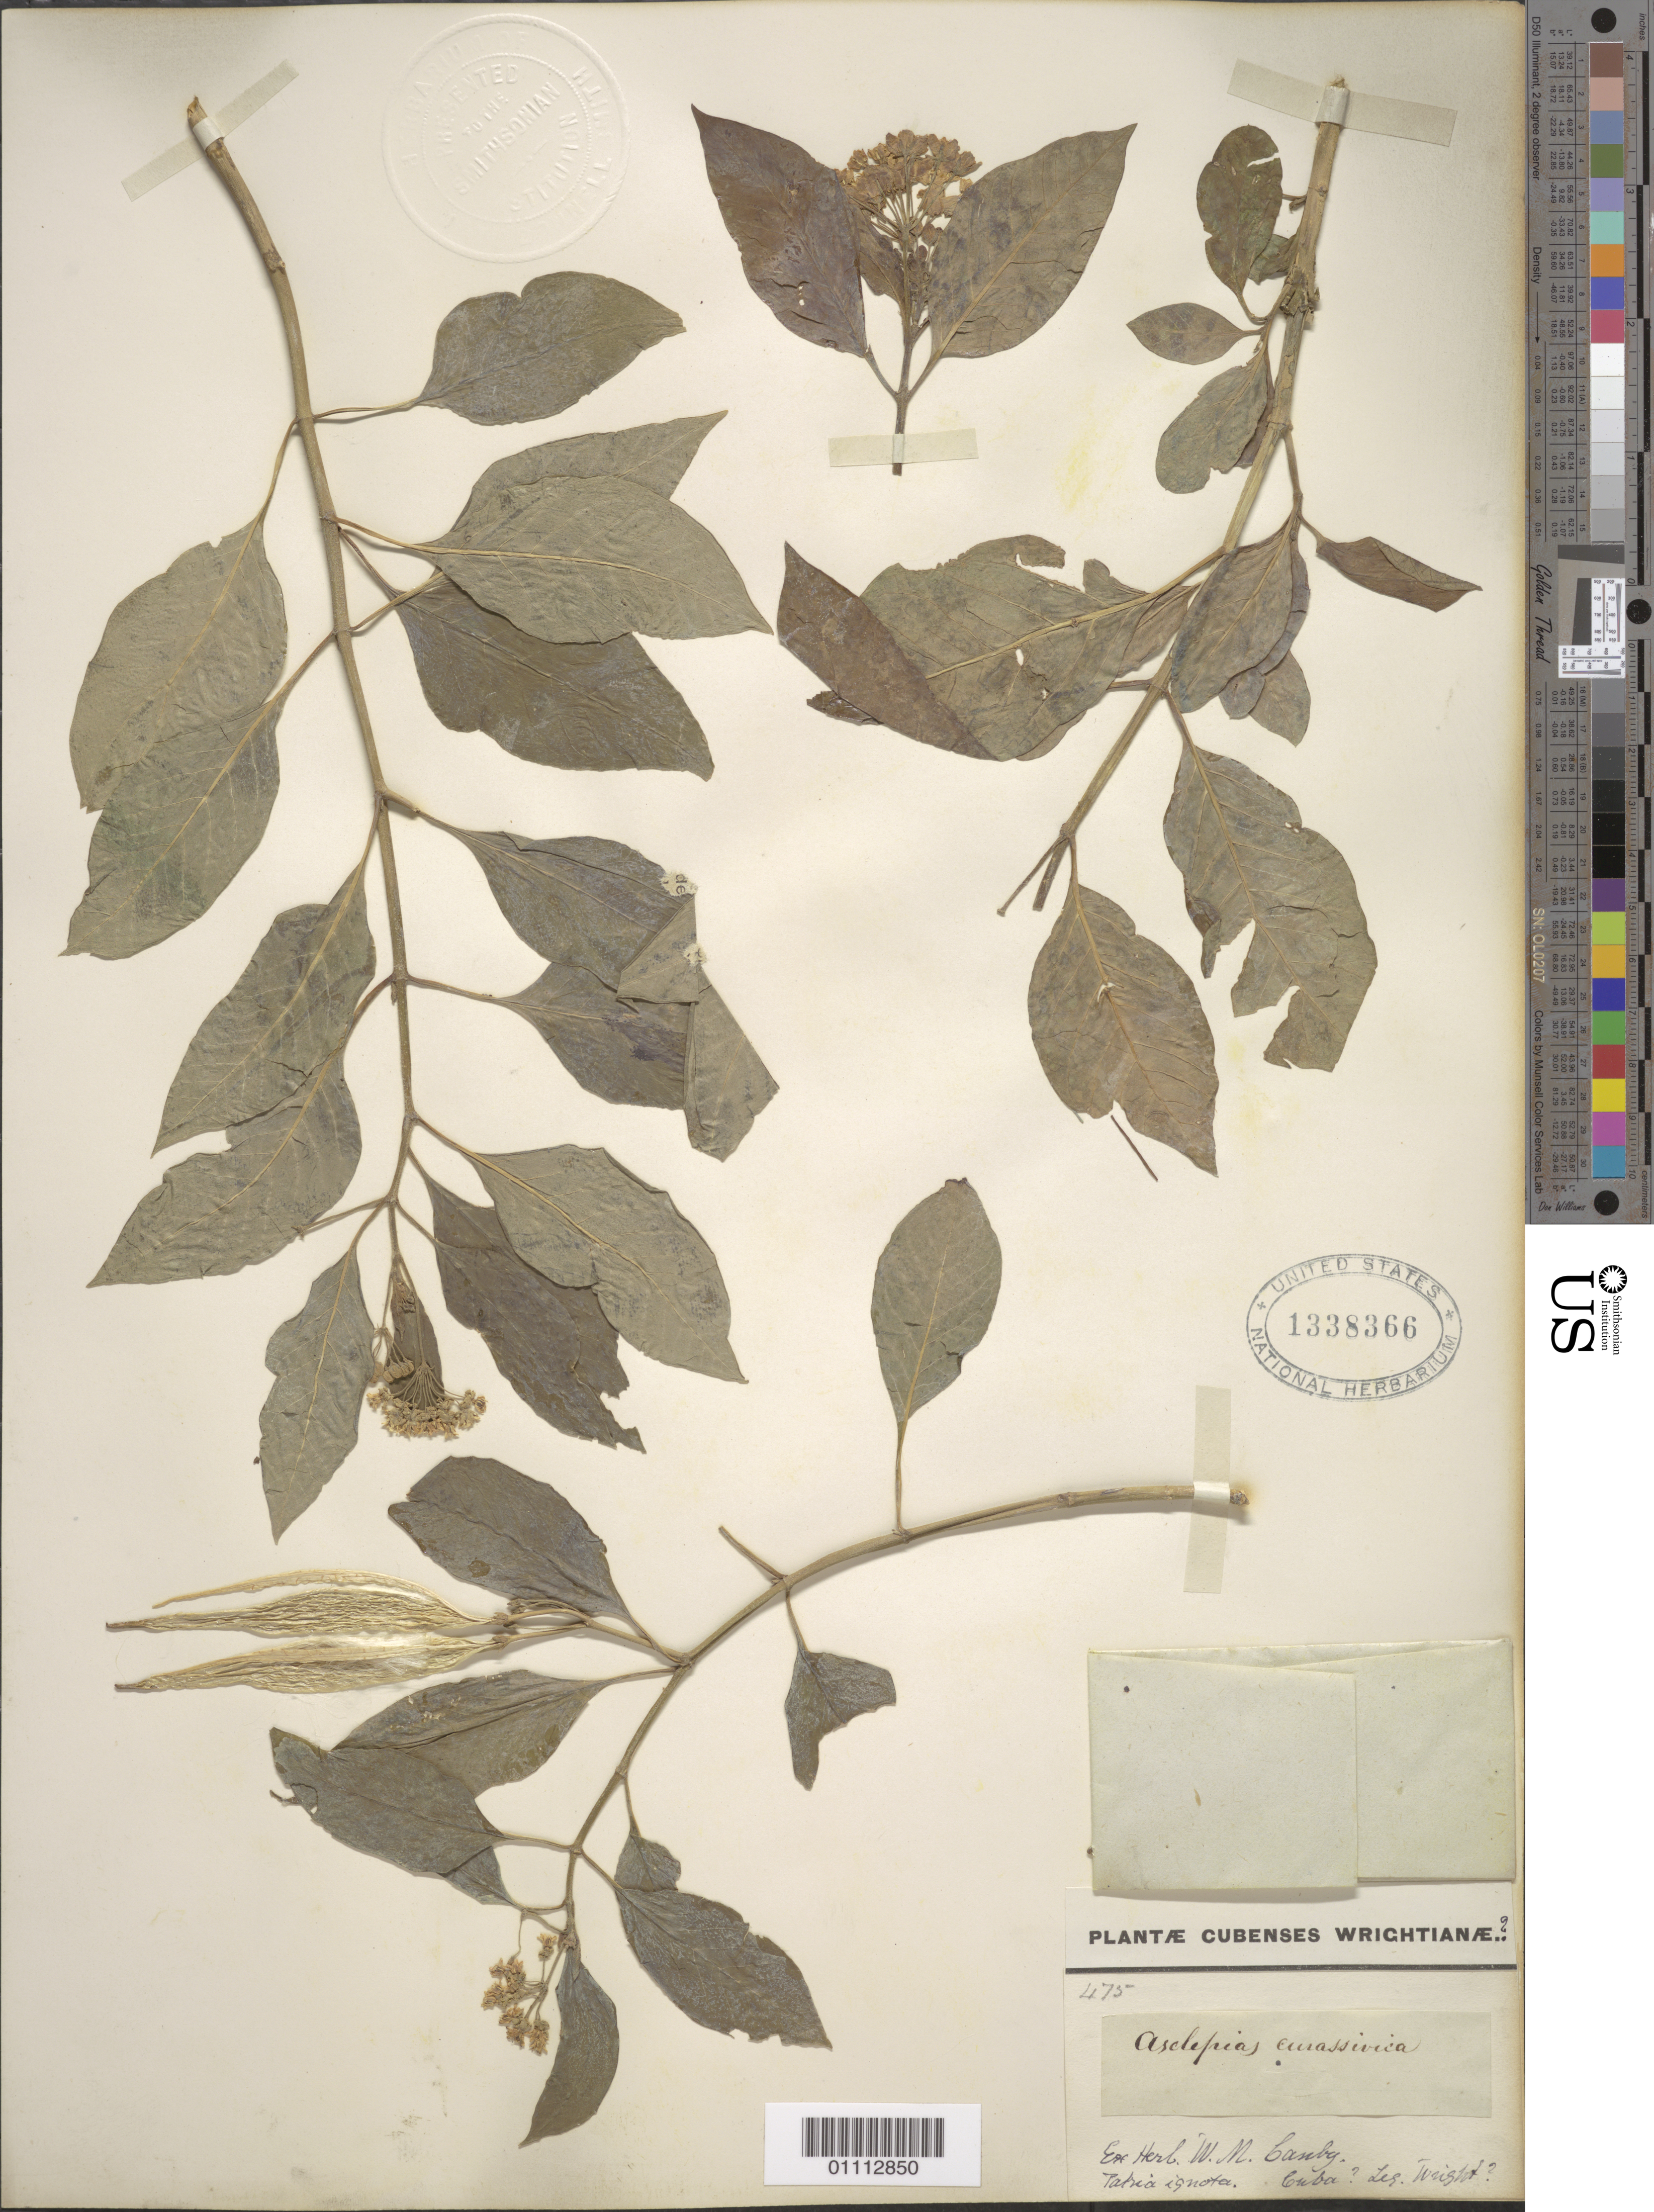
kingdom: Plantae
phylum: Tracheophyta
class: Magnoliopsida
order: Gentianales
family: Apocynaceae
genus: Asclepias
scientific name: Asclepias curassavica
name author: L.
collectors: C. Wright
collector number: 475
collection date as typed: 1800 to 1899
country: Cuba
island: Cuba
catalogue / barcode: US 1338366